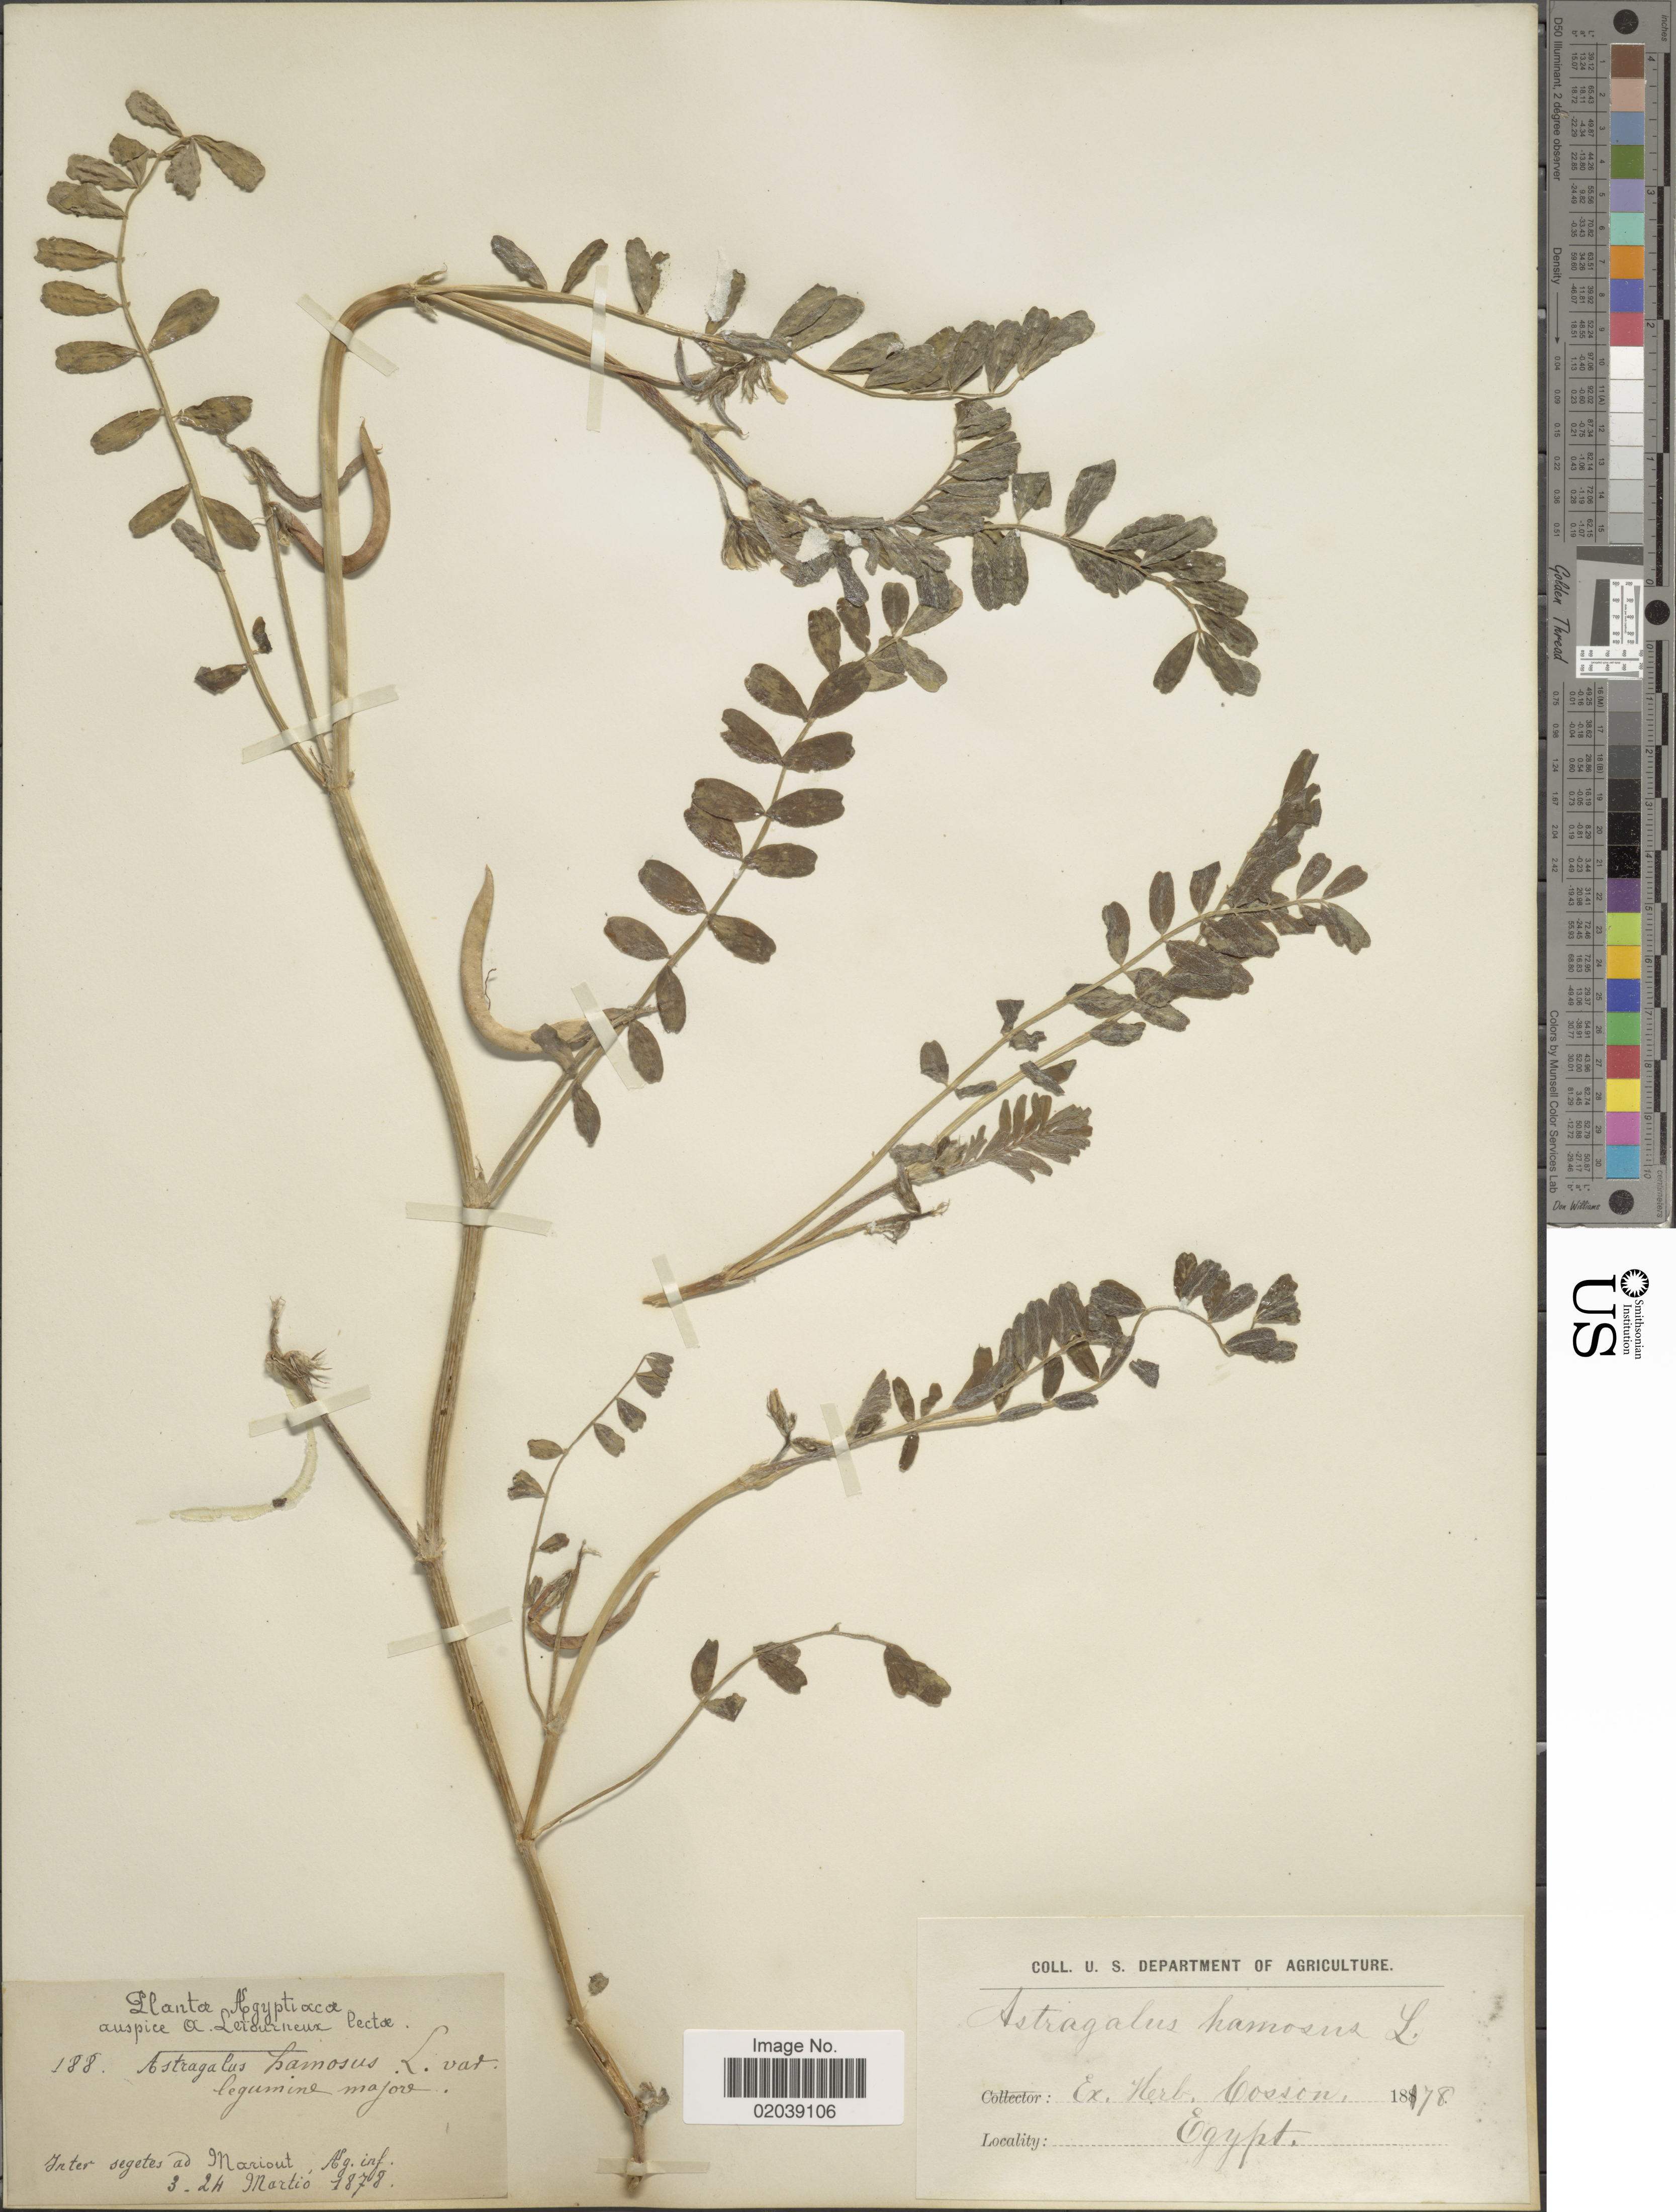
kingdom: Plantae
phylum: Tracheophyta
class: Magnoliopsida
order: Fabales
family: Fabaceae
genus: Astragalus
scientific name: Astragalus hamosus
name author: L.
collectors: A. Letourneux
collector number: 188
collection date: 1878-03-03/1878-03-24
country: Egypt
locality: Inter segetes ad Mariout.